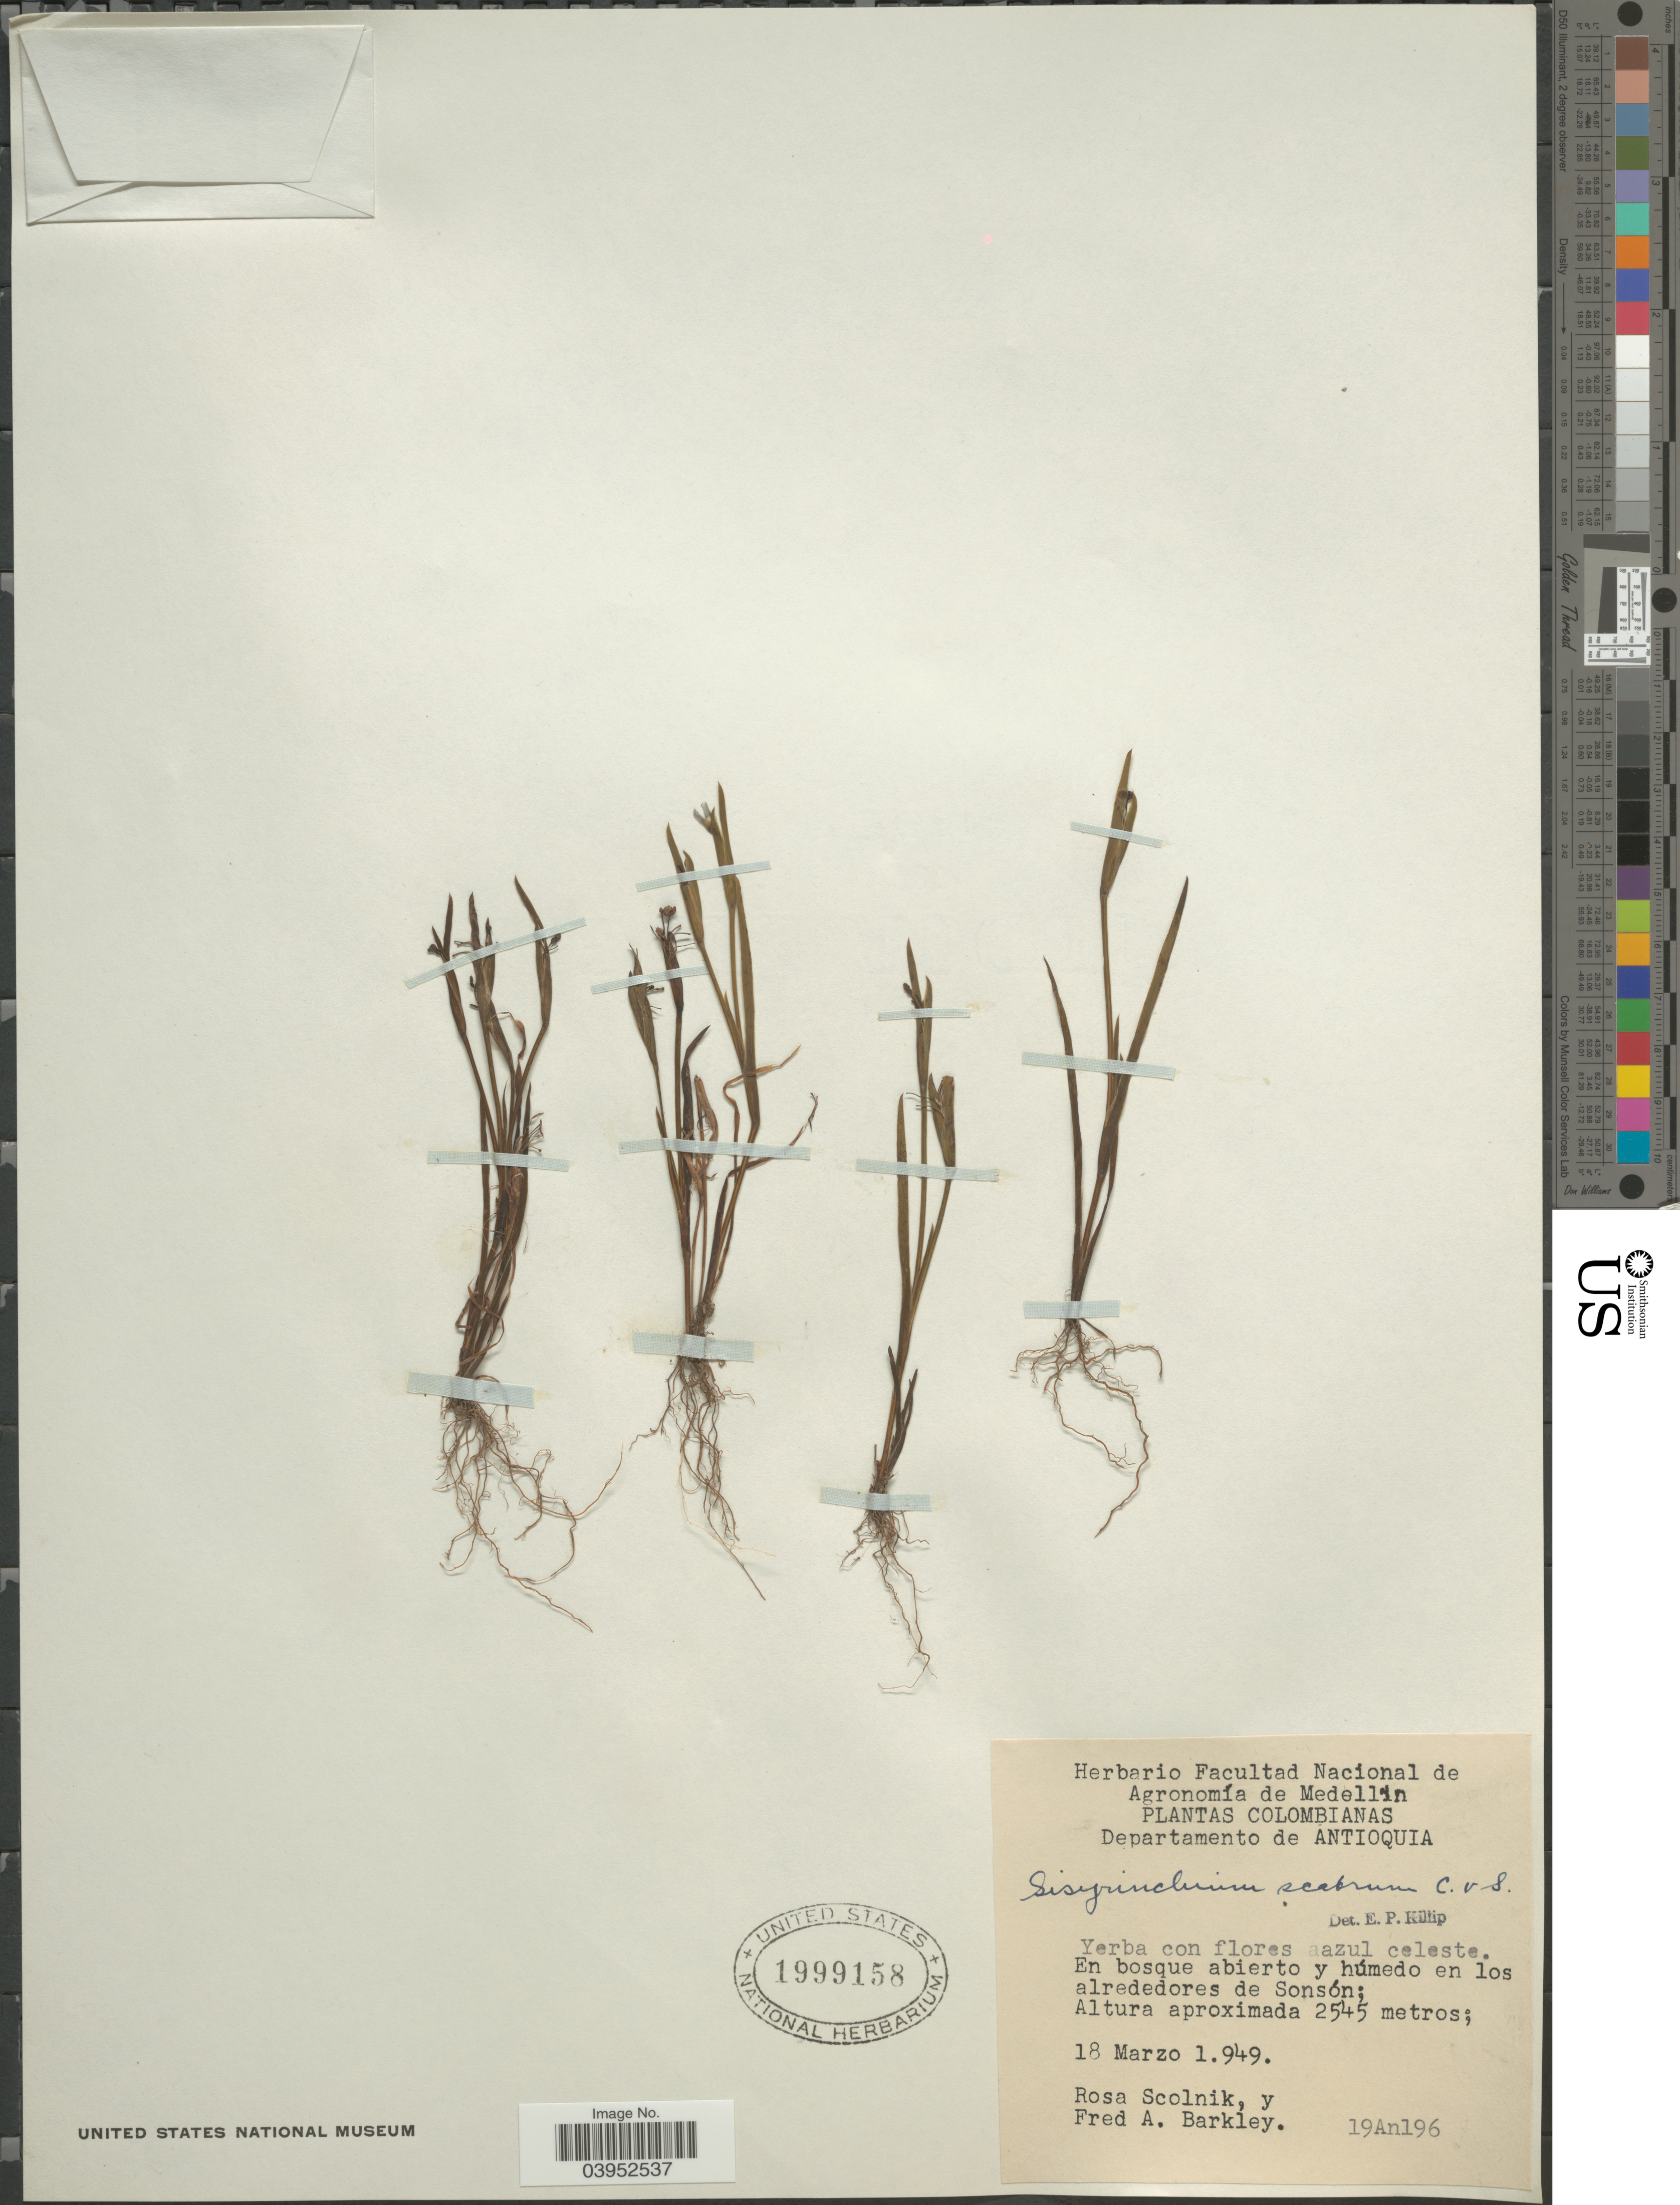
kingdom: Plantae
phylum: Tracheophyta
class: Liliopsida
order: Asparagales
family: Iridaceae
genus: Sisyrinchium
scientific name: Sisyrinchium scabrum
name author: Schltdl. & Cham.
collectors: R. Scolnik & F. A. Barkley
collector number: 19An196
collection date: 1949-03-18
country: Colombia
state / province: Antioquia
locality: Departamento de Antioquia. En bosque abierto y húmedo en los alrededores de Sonsón.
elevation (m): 2545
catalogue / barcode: US 1999158